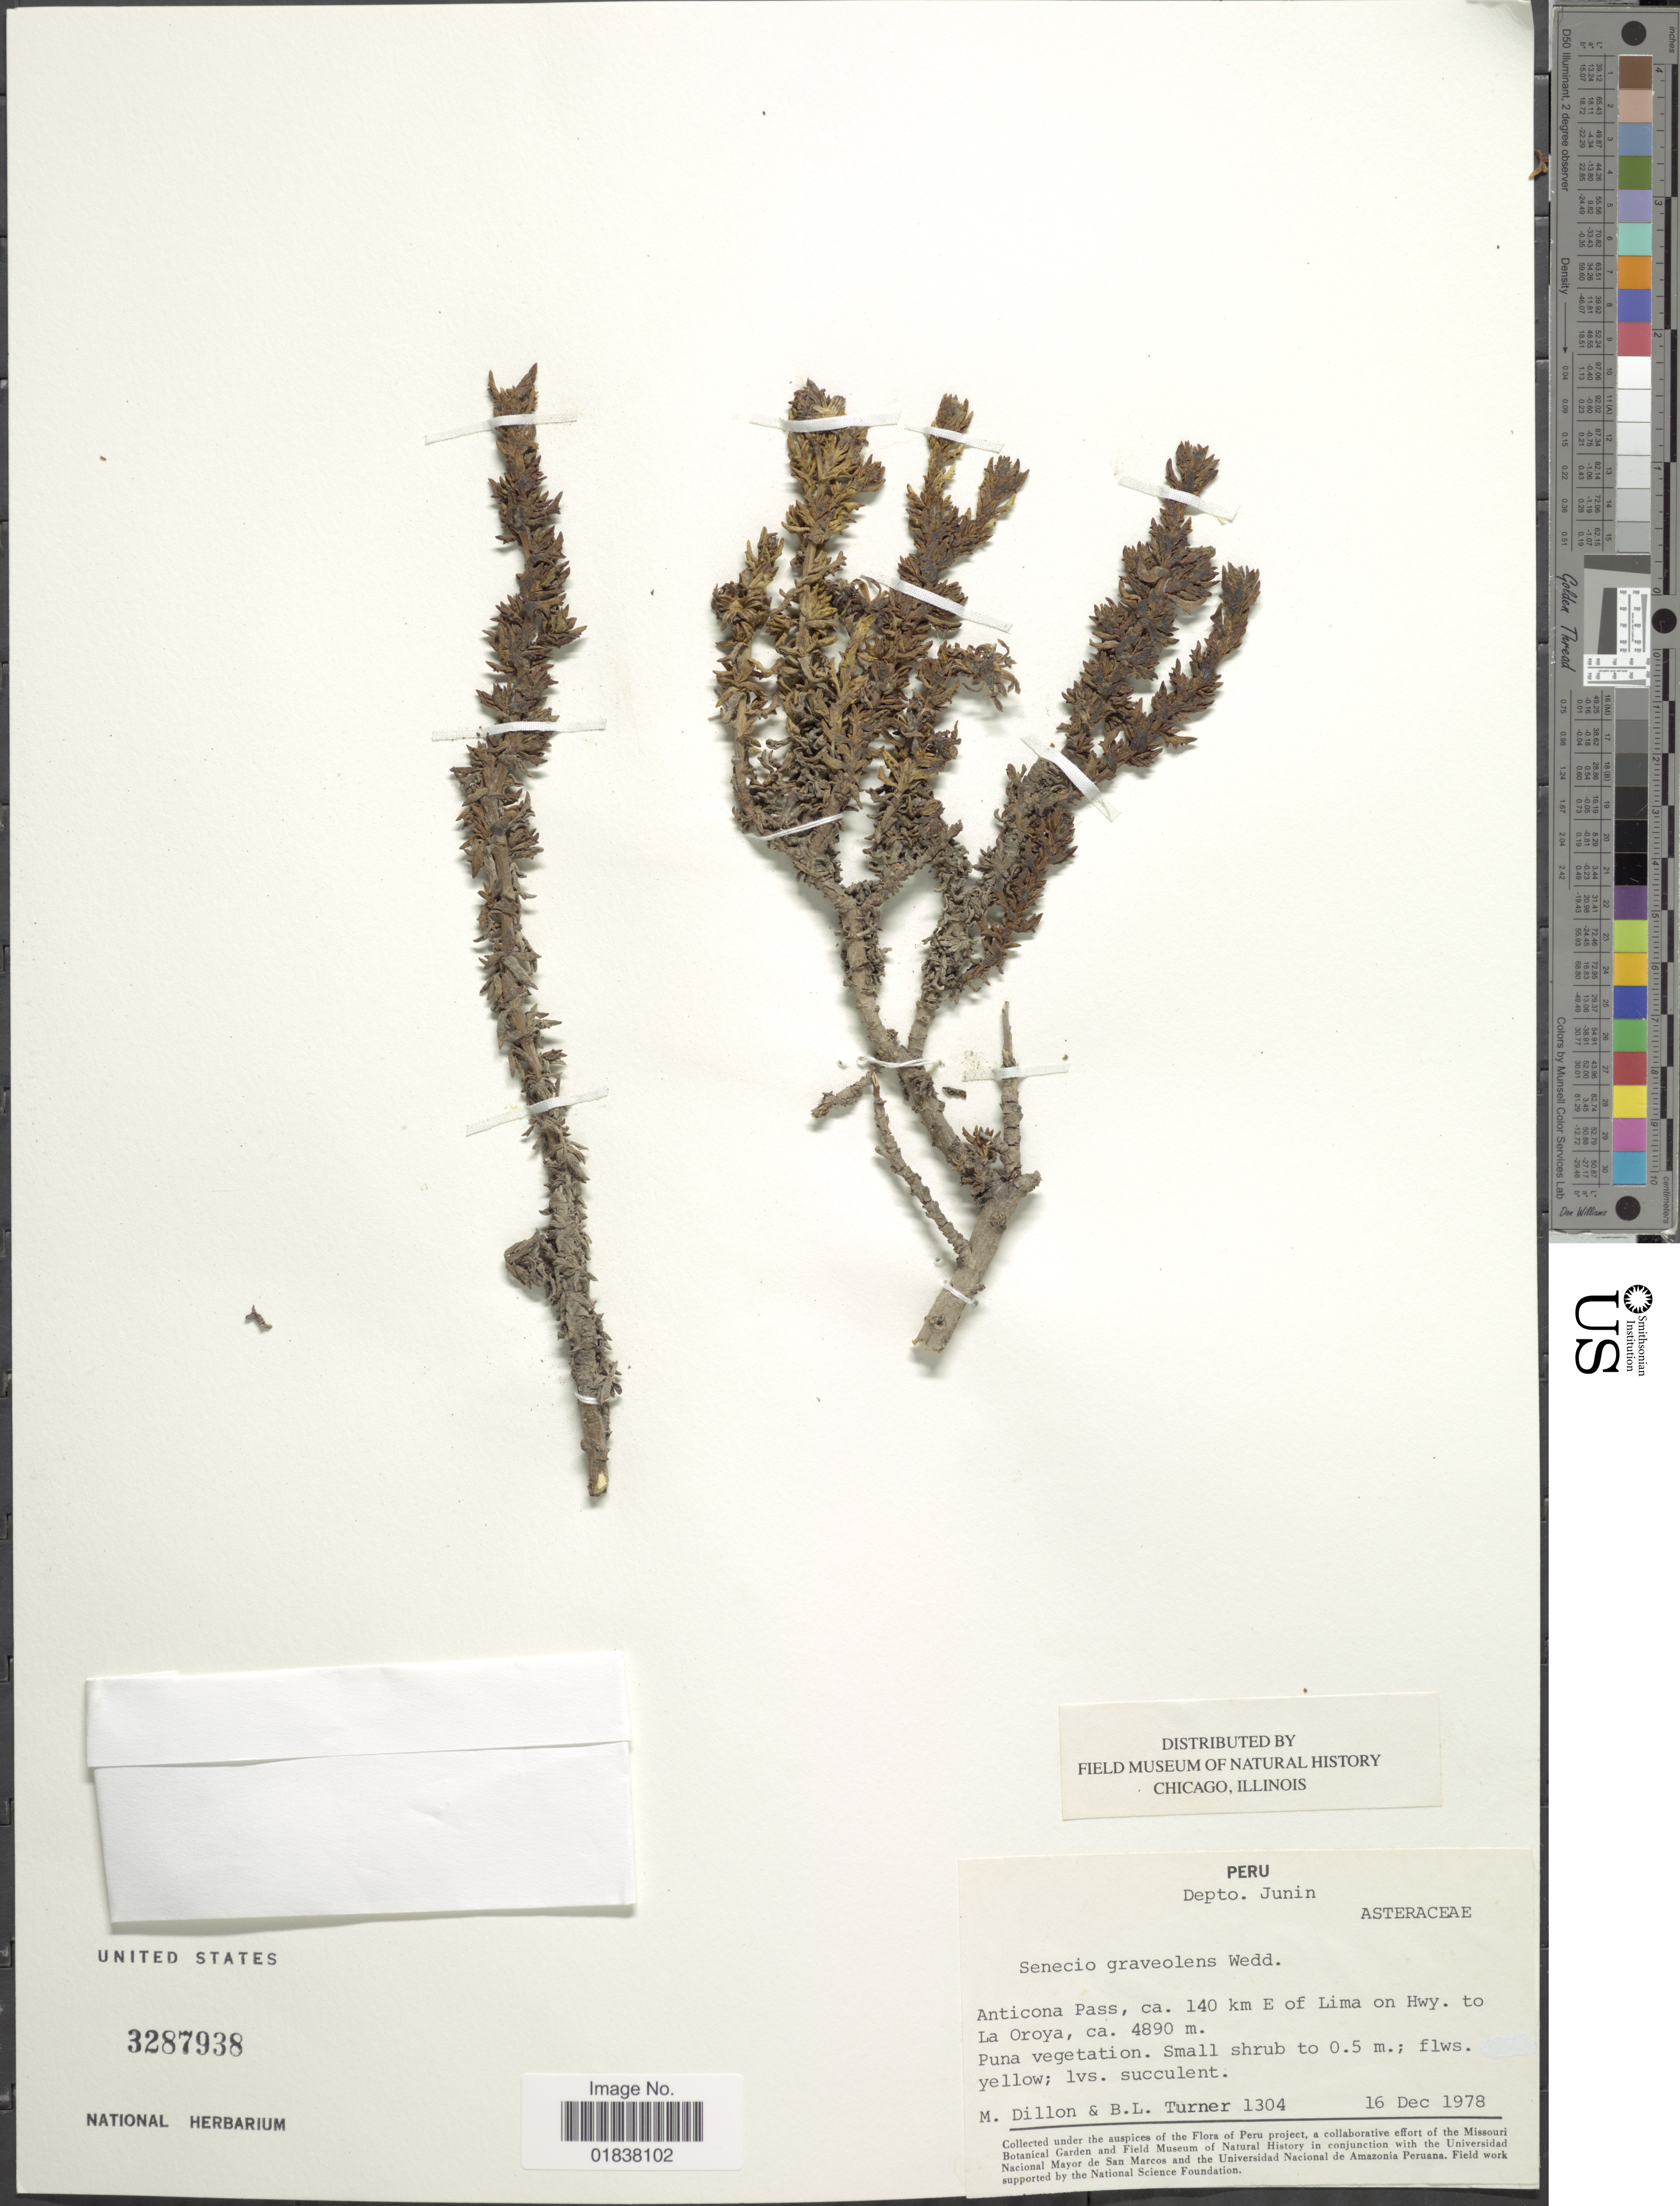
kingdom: Plantae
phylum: Tracheophyta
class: Magnoliopsida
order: Asterales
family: Asteraceae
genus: Senecio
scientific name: Senecio nutans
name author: Sch. Bip.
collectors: M. O. Dillon & B. L. Turner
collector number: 1304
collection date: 1978-12-16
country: Peru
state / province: Junín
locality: Anticona Pass, ca 140 km E of Lima on Hwy to La Oroya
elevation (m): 4890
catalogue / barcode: US 3287938